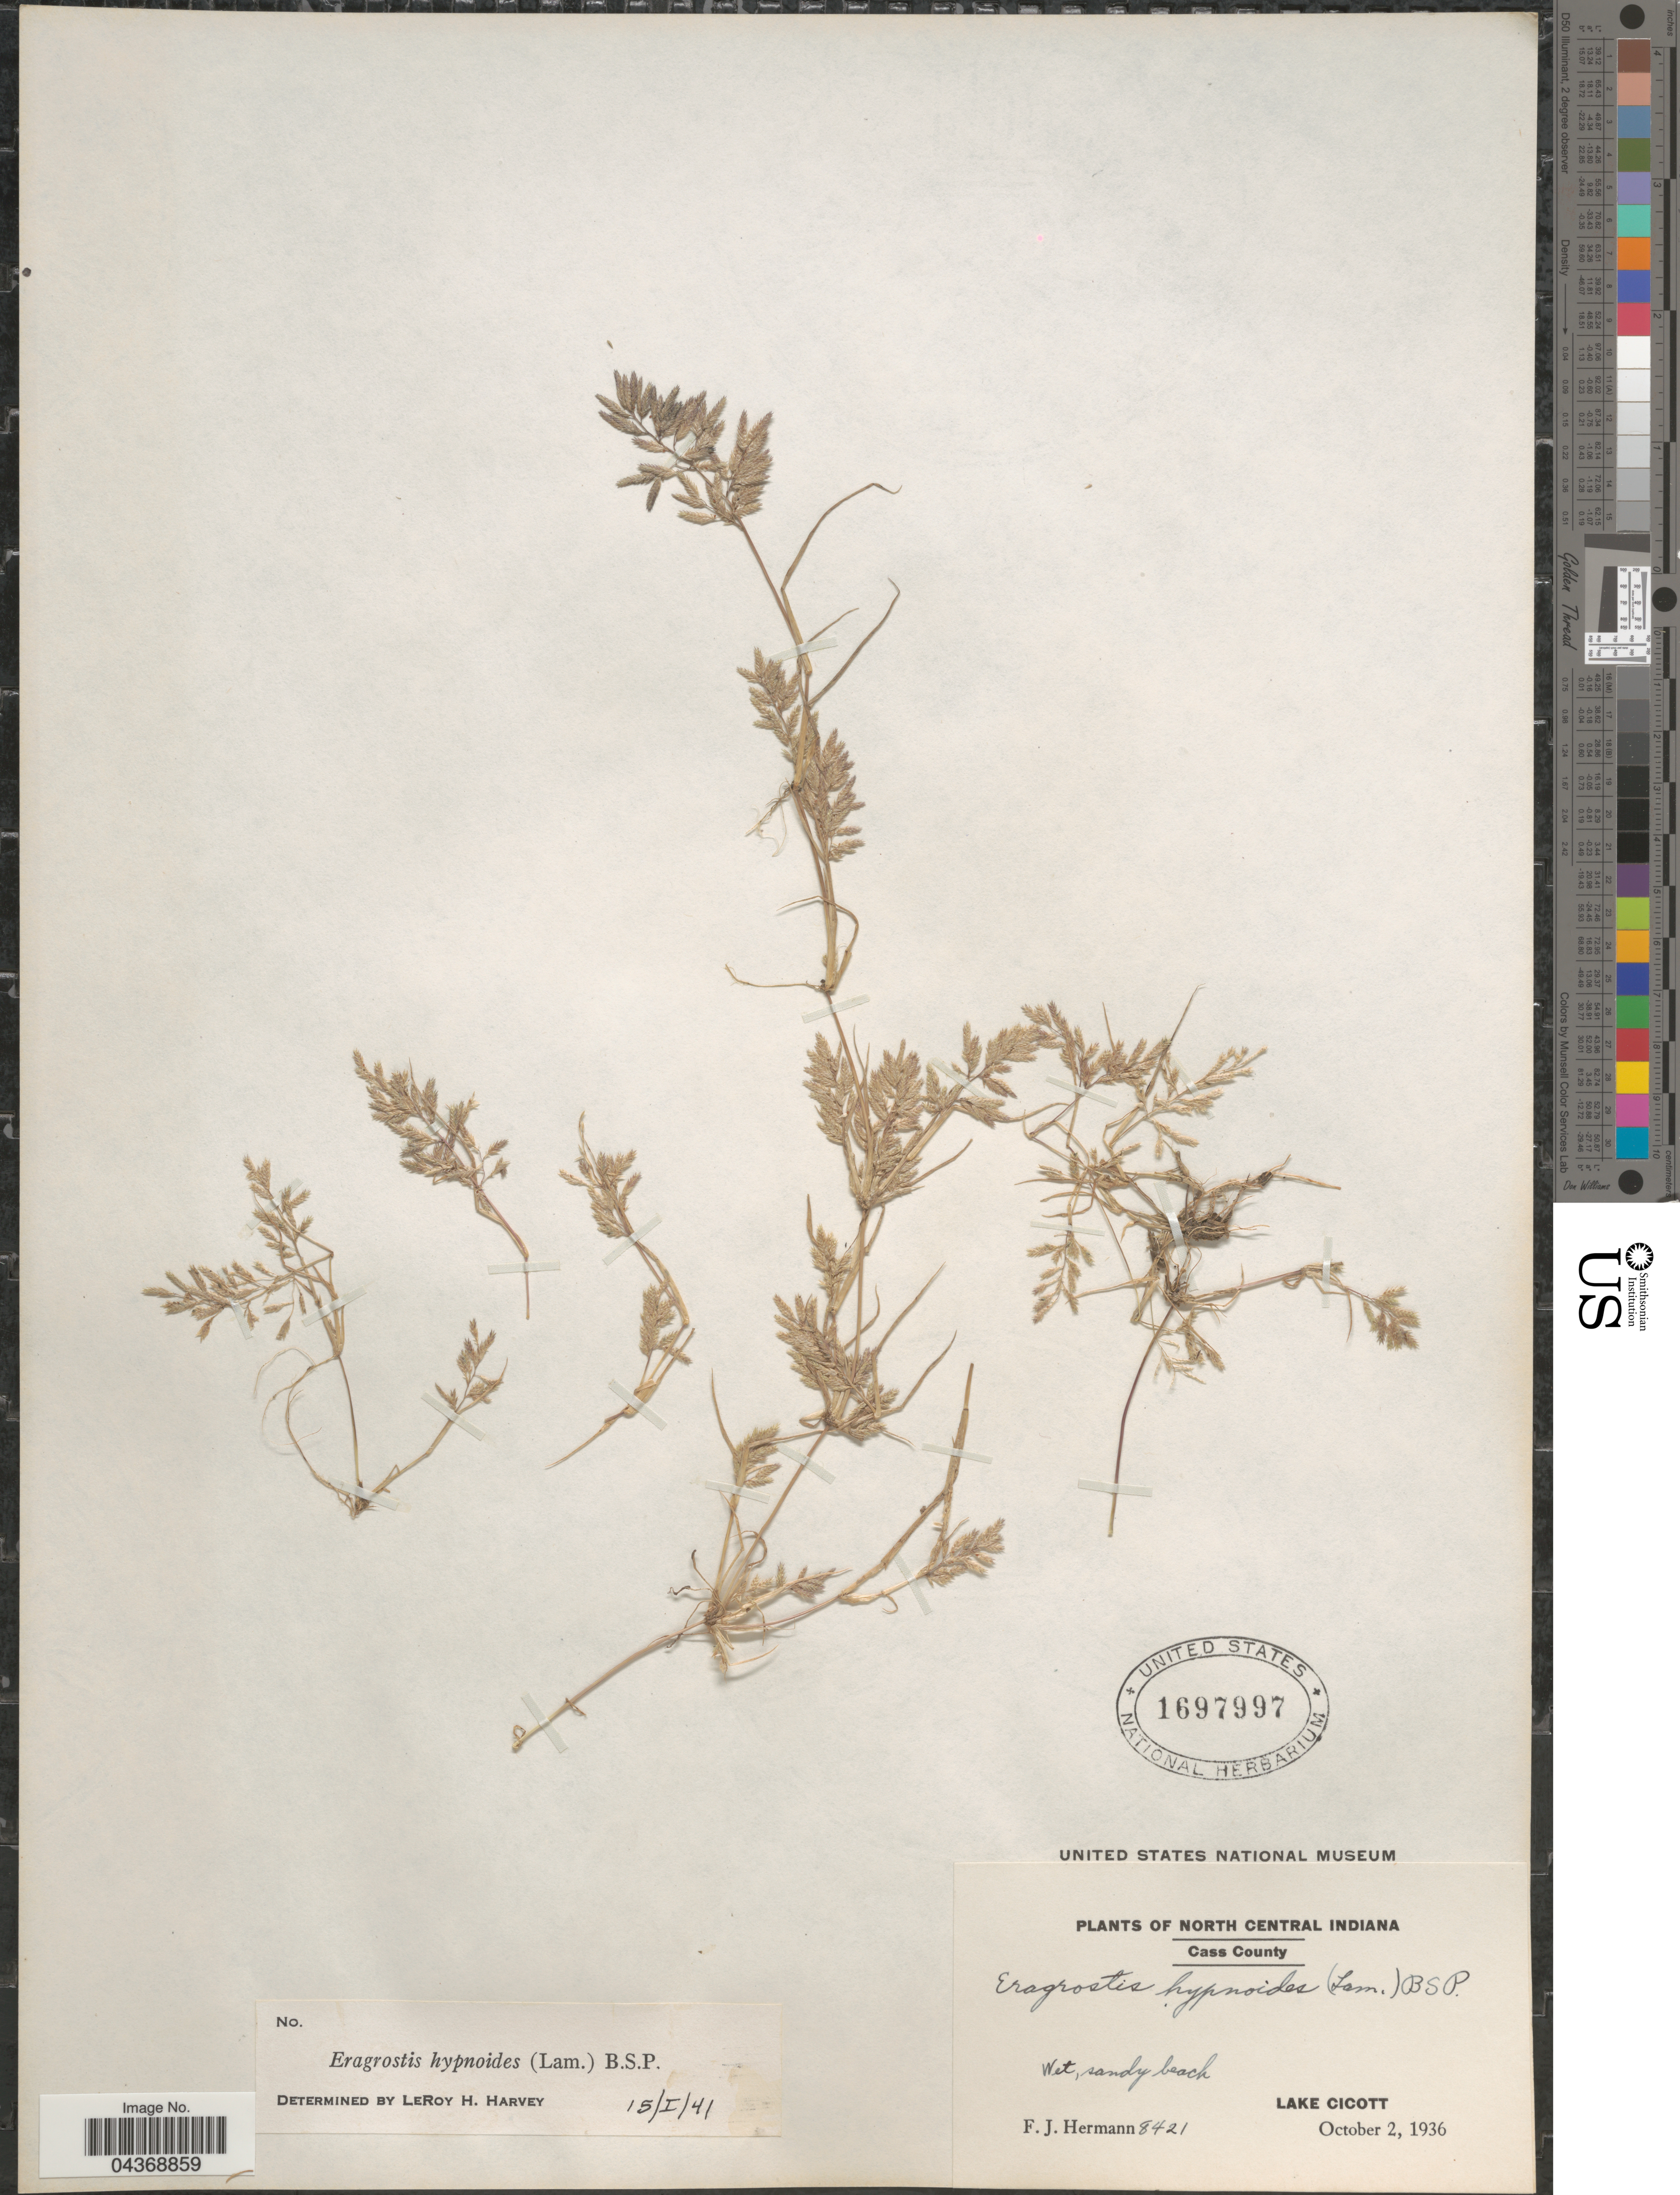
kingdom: Plantae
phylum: Tracheophyta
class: Liliopsida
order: Poales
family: Poaceae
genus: Eragrostis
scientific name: Eragrostis hypnoides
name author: (Lam.) Britton, Stearns & Poggenb.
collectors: F. J. Hermann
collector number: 8421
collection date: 1936-10-02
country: United States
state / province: Indiana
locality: North Central Indiana. Cass County. Lake Cicott.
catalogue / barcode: US 1697997